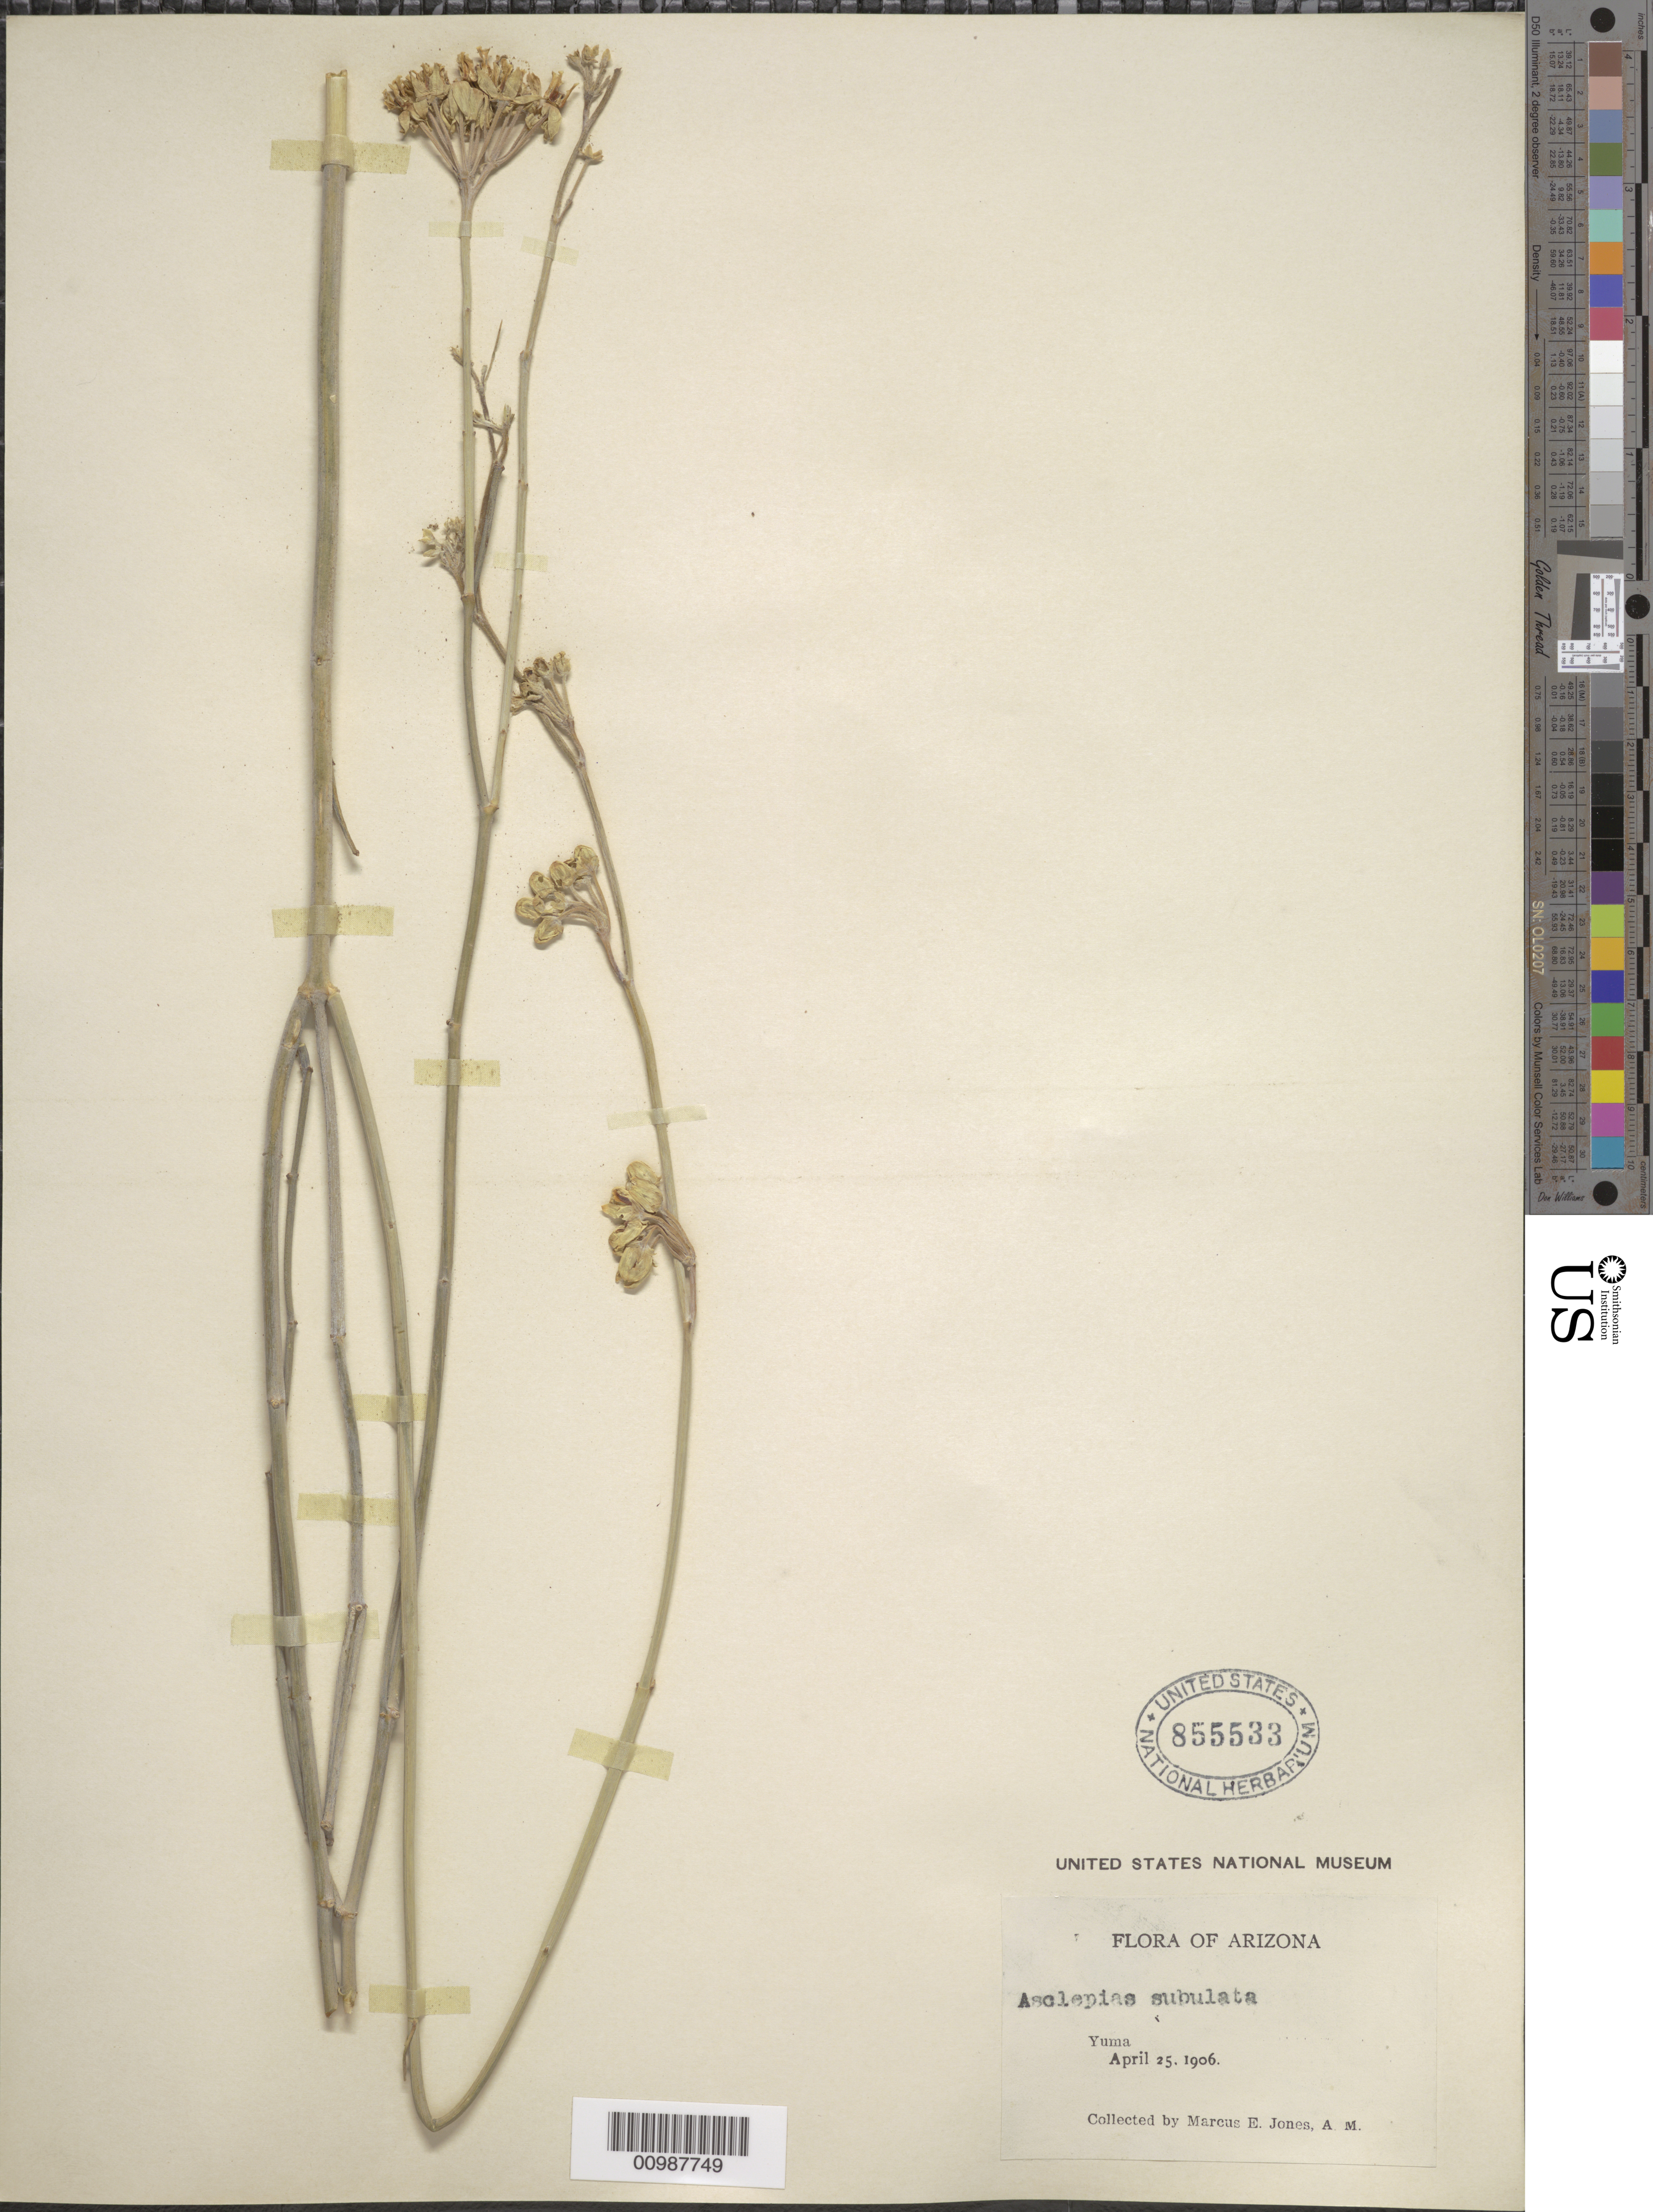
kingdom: Plantae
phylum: Tracheophyta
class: Magnoliopsida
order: Gentianales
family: Apocynaceae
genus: Asclepias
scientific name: Asclepias subulata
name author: Decne.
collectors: M. E. Jones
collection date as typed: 25 Apr 1906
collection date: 1906-04-25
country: United States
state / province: Arizona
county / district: Yuma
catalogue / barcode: US 855533